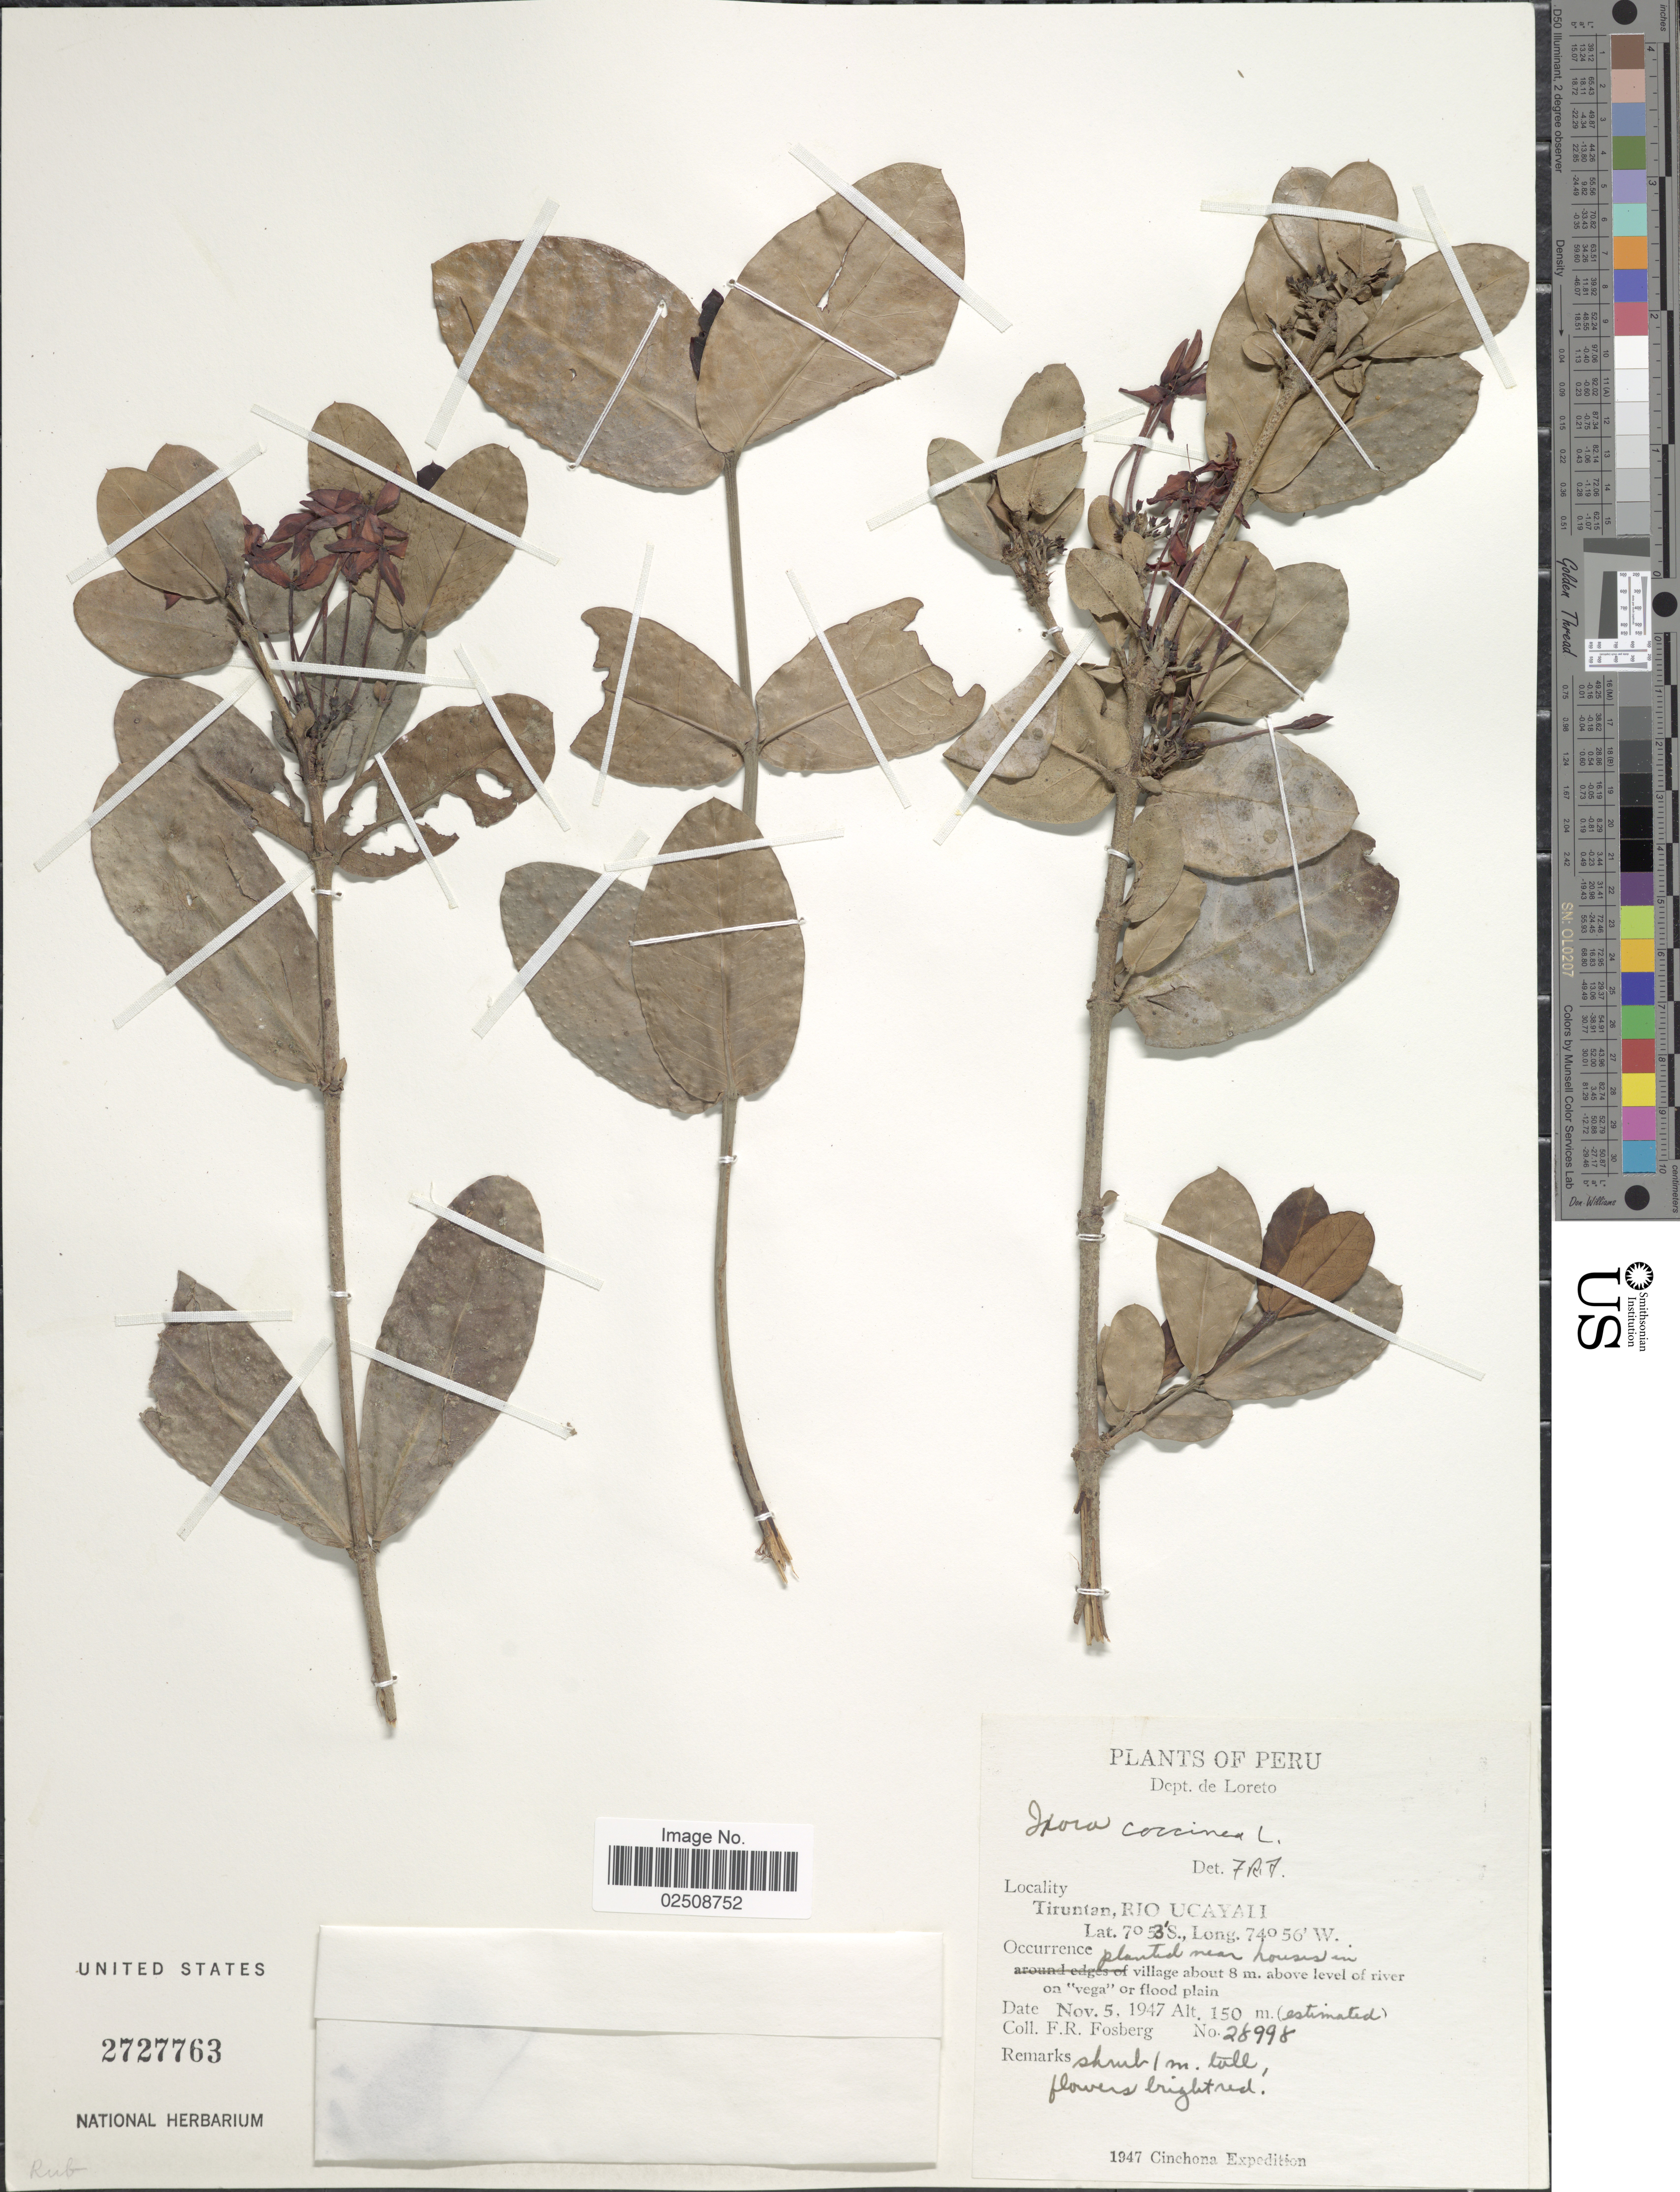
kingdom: Plantae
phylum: Tracheophyta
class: Magnoliopsida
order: Gentianales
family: Rubiaceae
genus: Ixora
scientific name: Ixora coccinea var. coccinea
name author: L.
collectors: F. R. Fosberg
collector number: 28998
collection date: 1947-11-05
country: Peru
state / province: Loreto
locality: Dept. de Loreto. Tirunian, Rio Ucayali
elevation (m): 150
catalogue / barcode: US 2727763